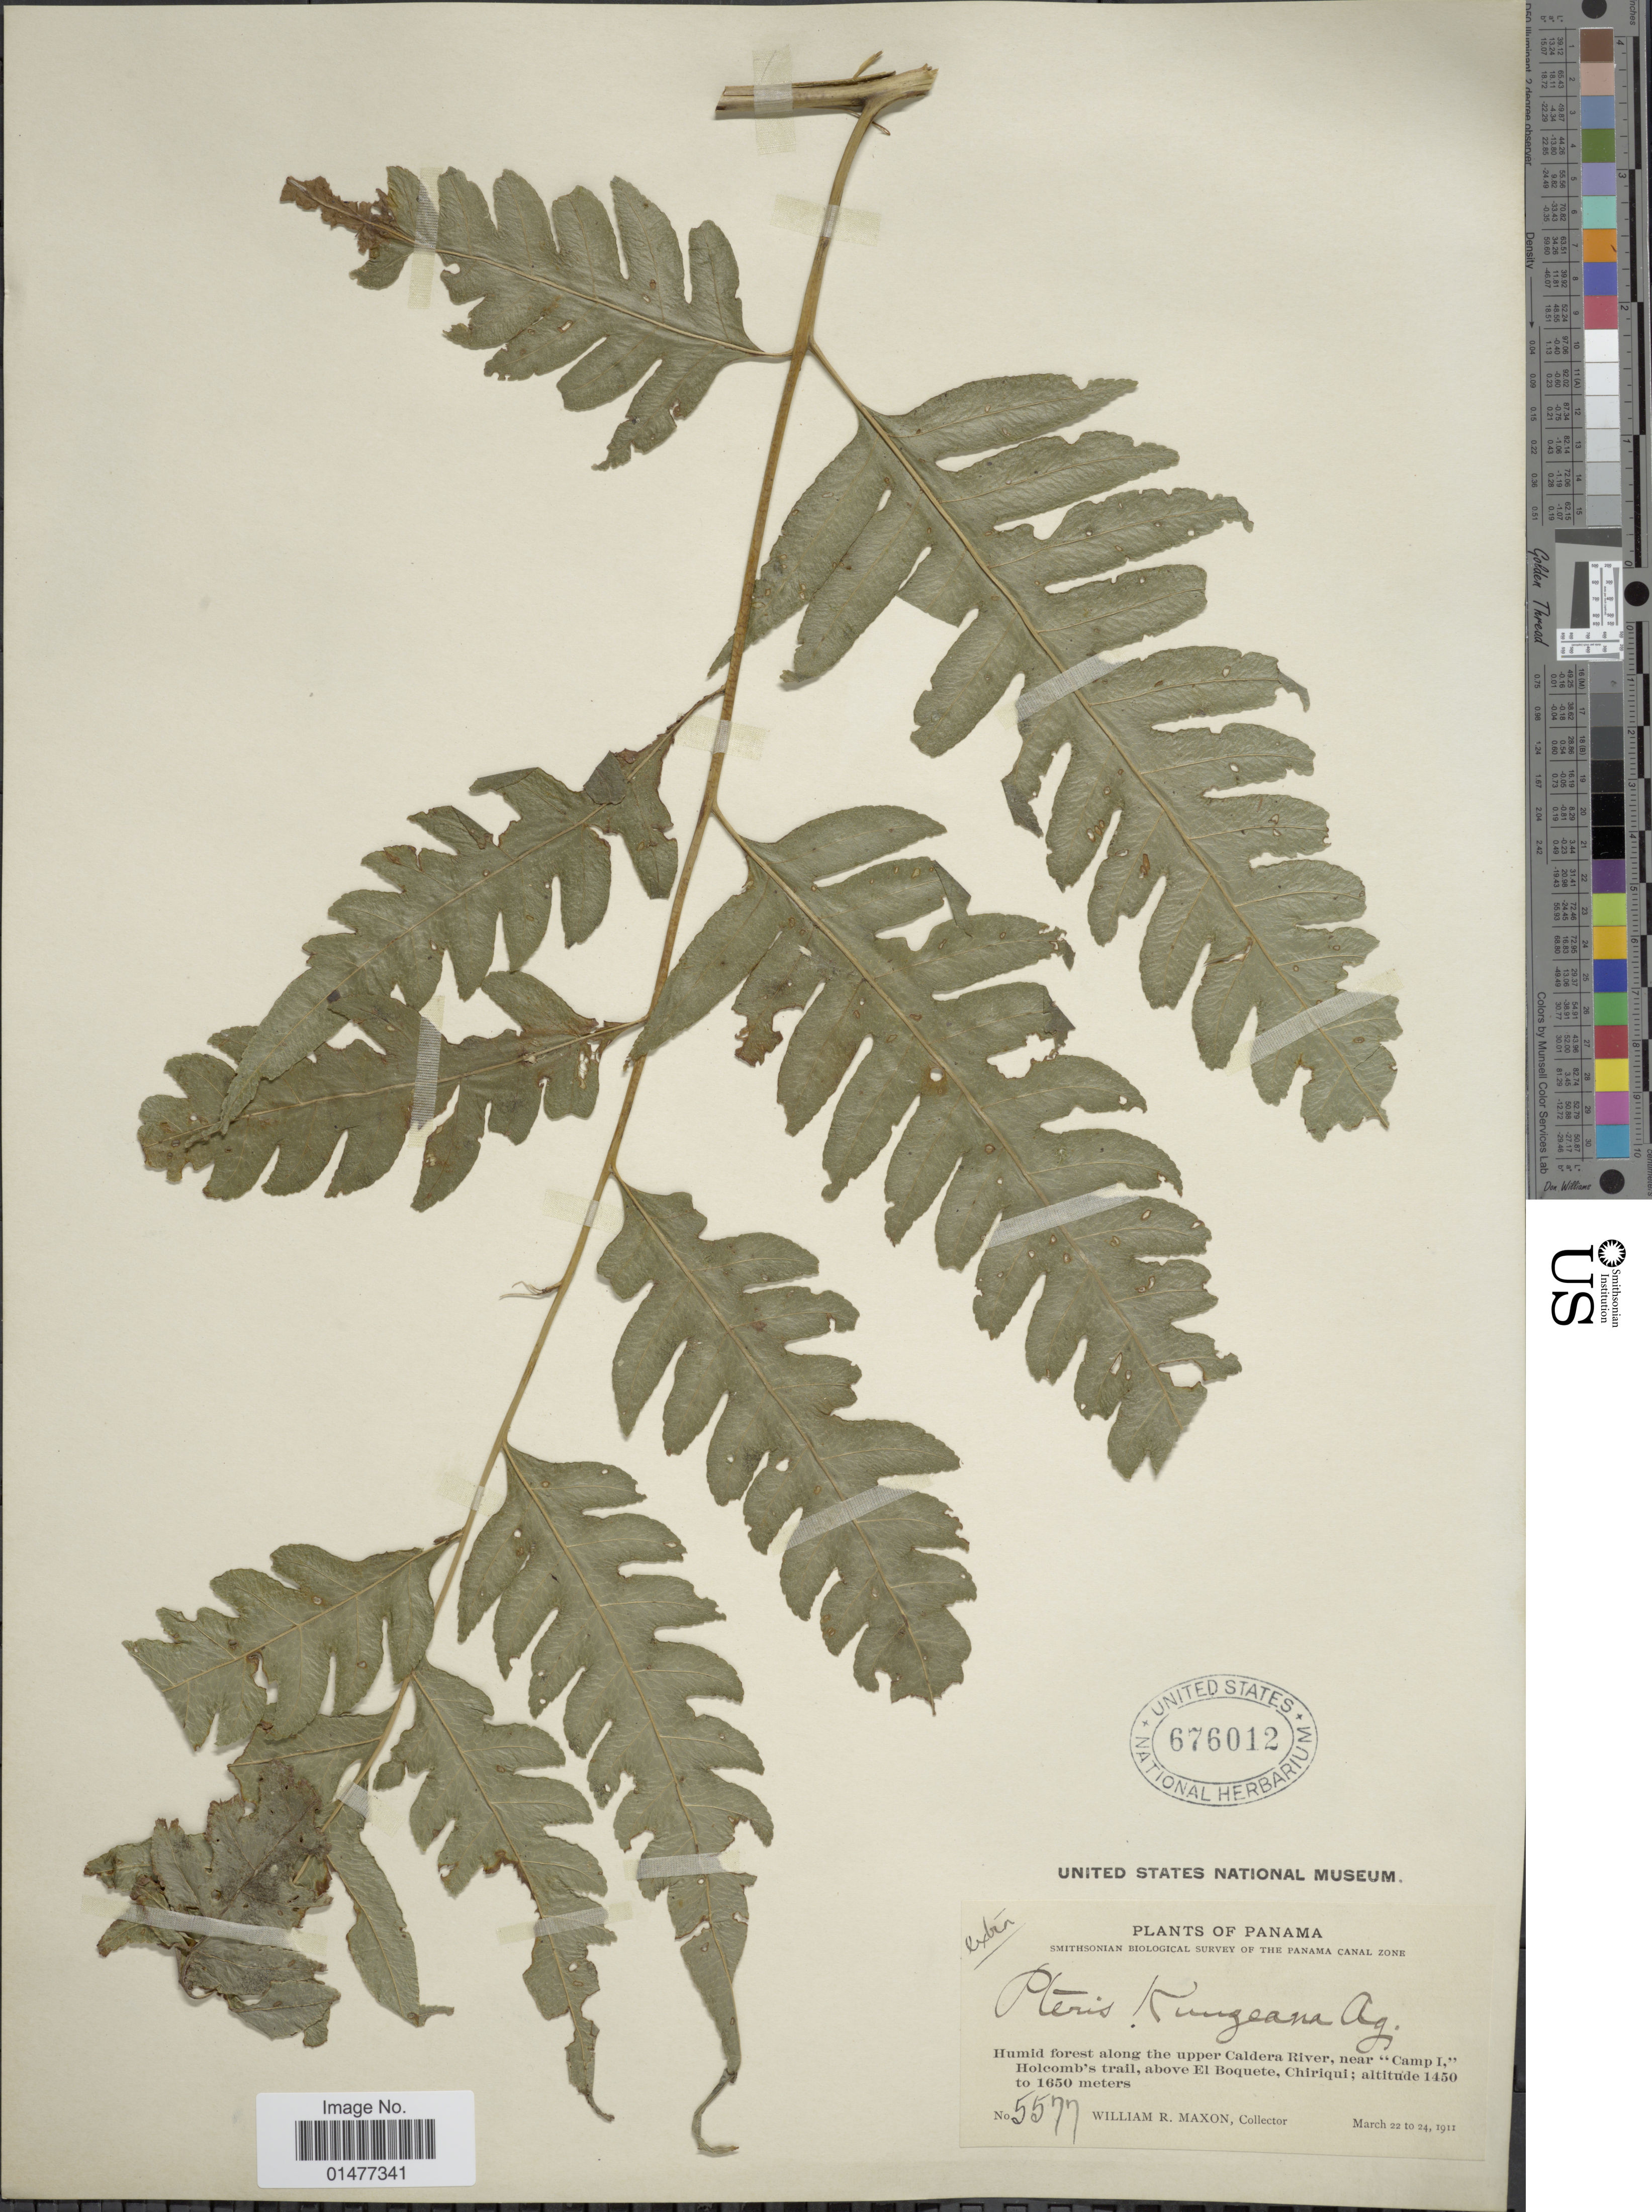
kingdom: Plantae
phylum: Tracheophyta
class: Polypodiopsida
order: Polypodiales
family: Pteridaceae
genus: Pteris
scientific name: Pteris altissima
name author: Poir.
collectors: W. R. Maxon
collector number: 5577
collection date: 1911-03-22/1911-03-24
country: Panama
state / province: Chiriqui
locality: Plants of Panama, Humid forest along the upper Caldera River, near " Camp 1, " Holcomb's trail, above El Boquete, Chiriqui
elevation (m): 1450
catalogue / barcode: US 676012